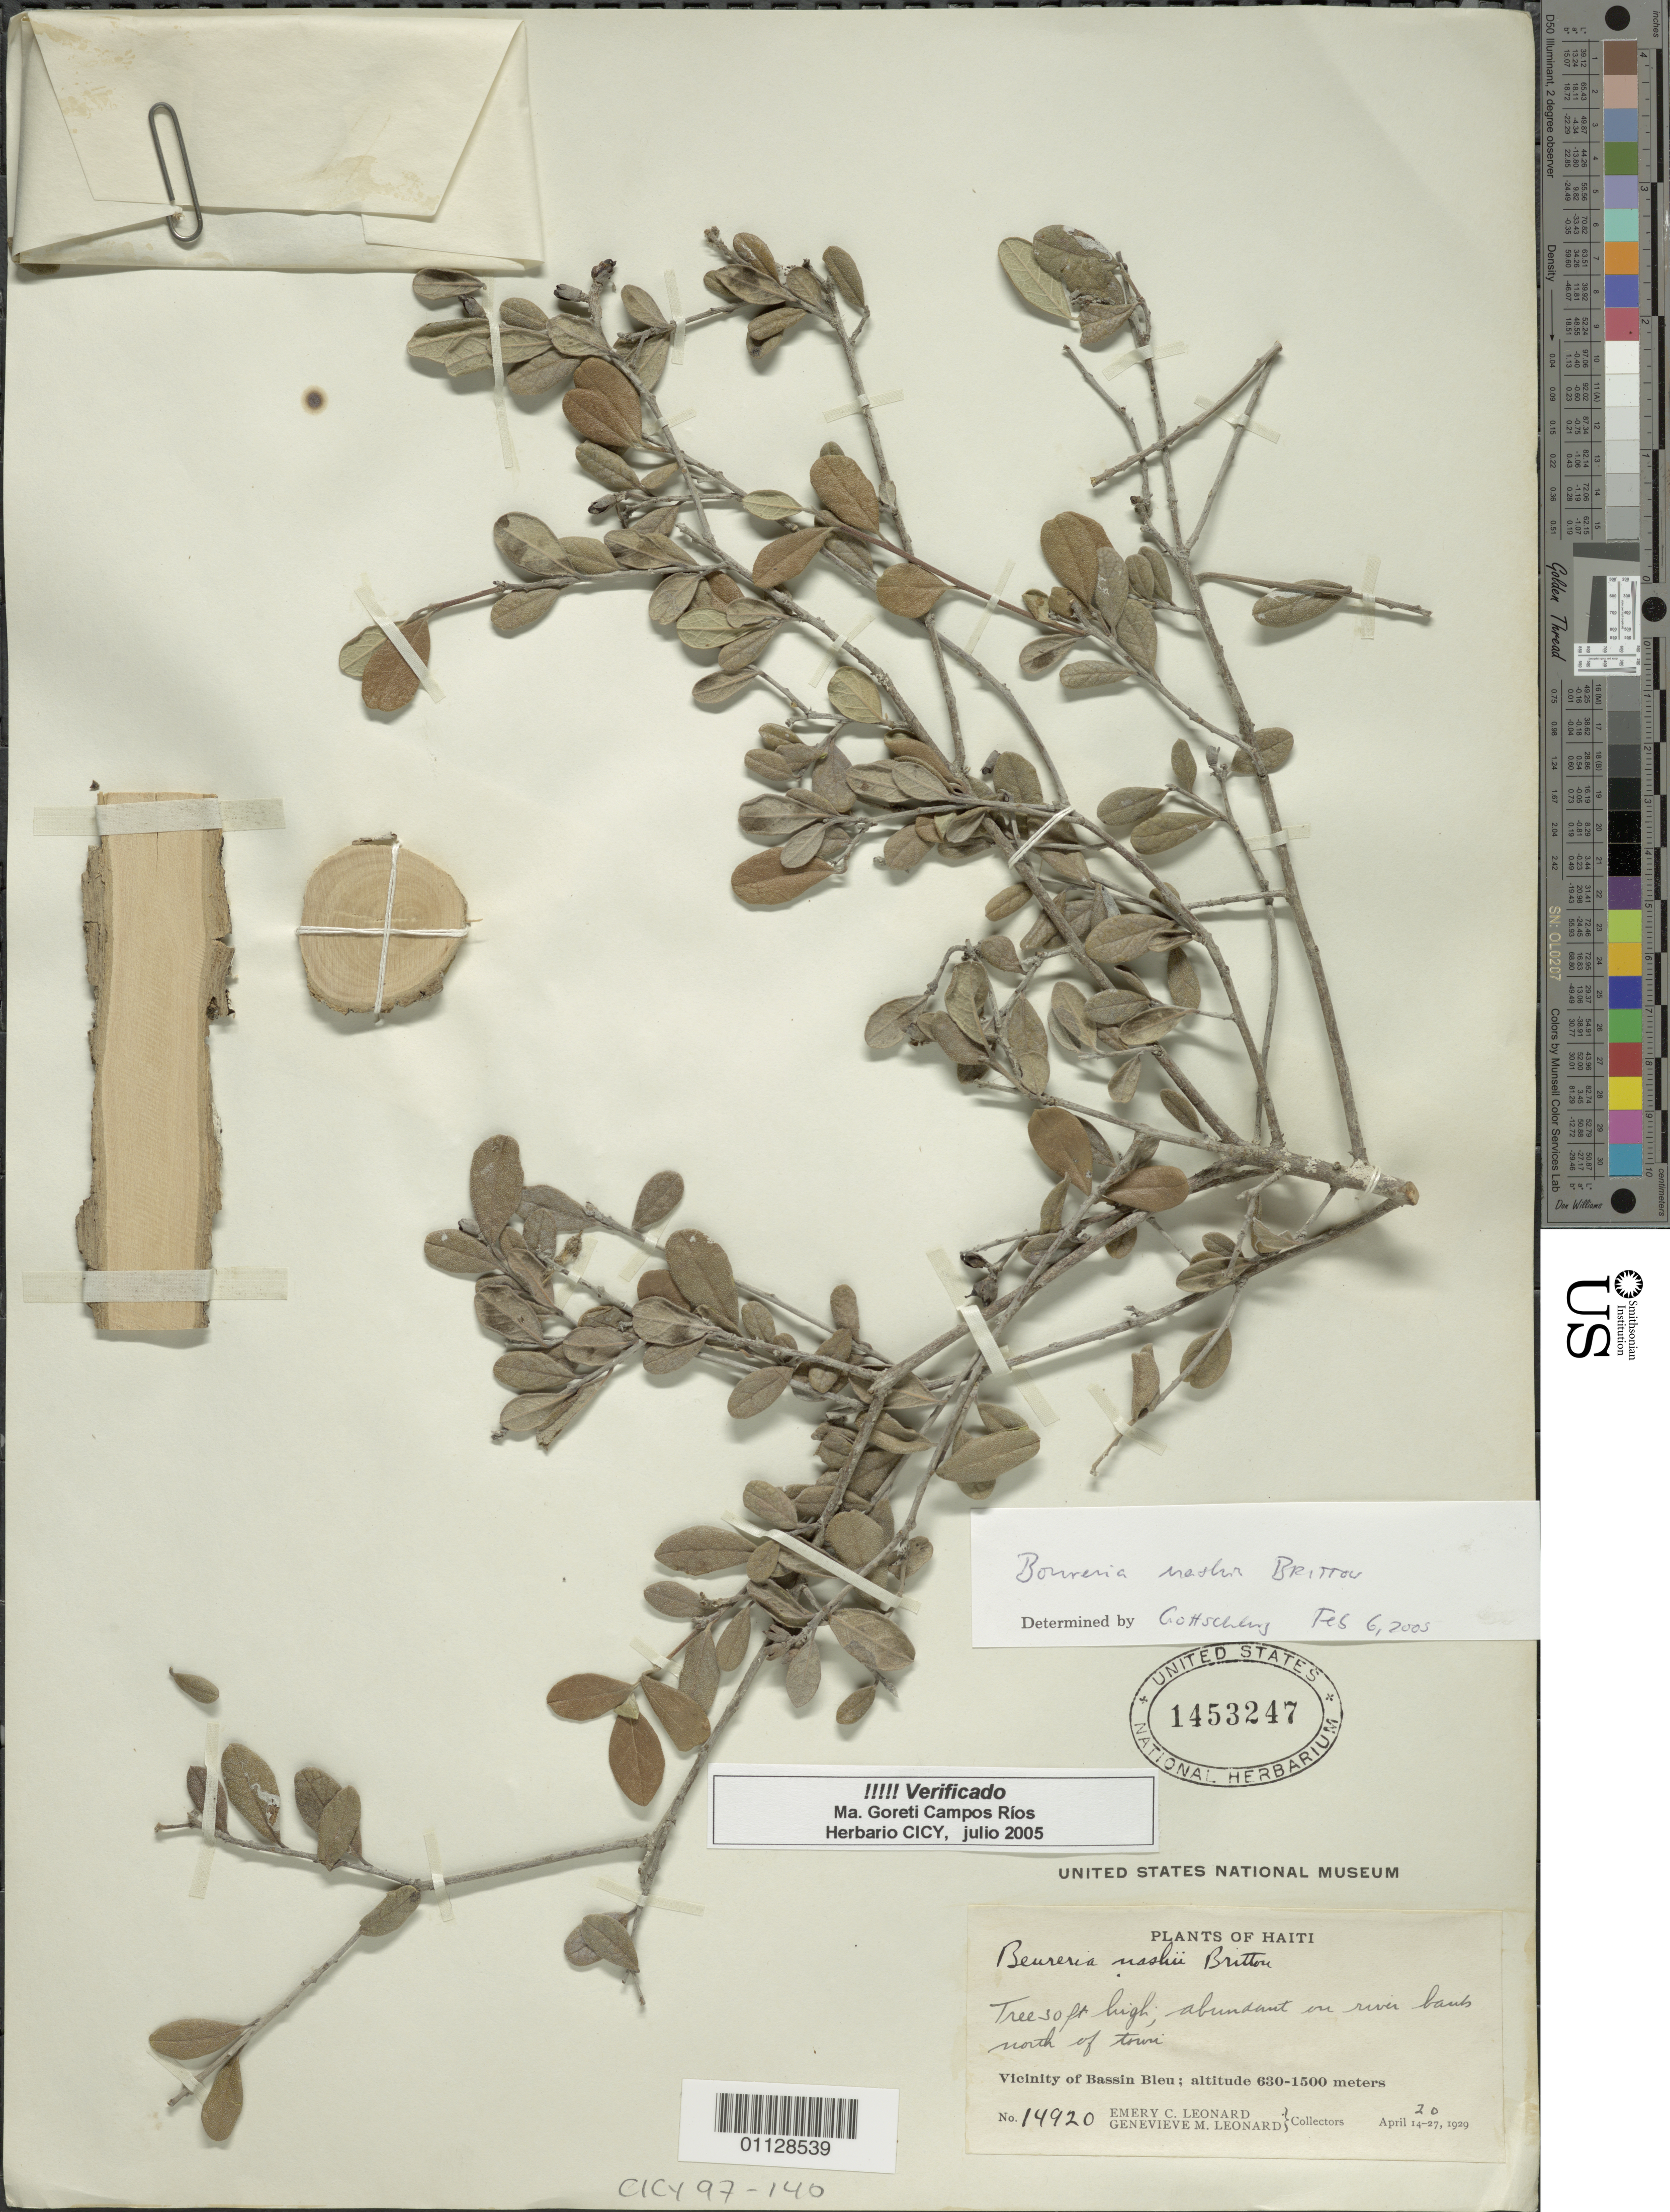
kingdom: Plantae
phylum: Tracheophyta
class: Magnoliopsida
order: Boraginales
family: Ehretiaceae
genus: Bourreria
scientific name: Bourreria nashii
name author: Britton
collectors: E. C. Leonard & G. M. Leonard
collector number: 14920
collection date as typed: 20 Apr 1929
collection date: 1929-04-20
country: Haiti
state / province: Nord-Óuest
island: Hispaniola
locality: Vicinity of Bassin Bleu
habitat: abundant on river banks N of town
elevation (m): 630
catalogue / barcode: US 1453247